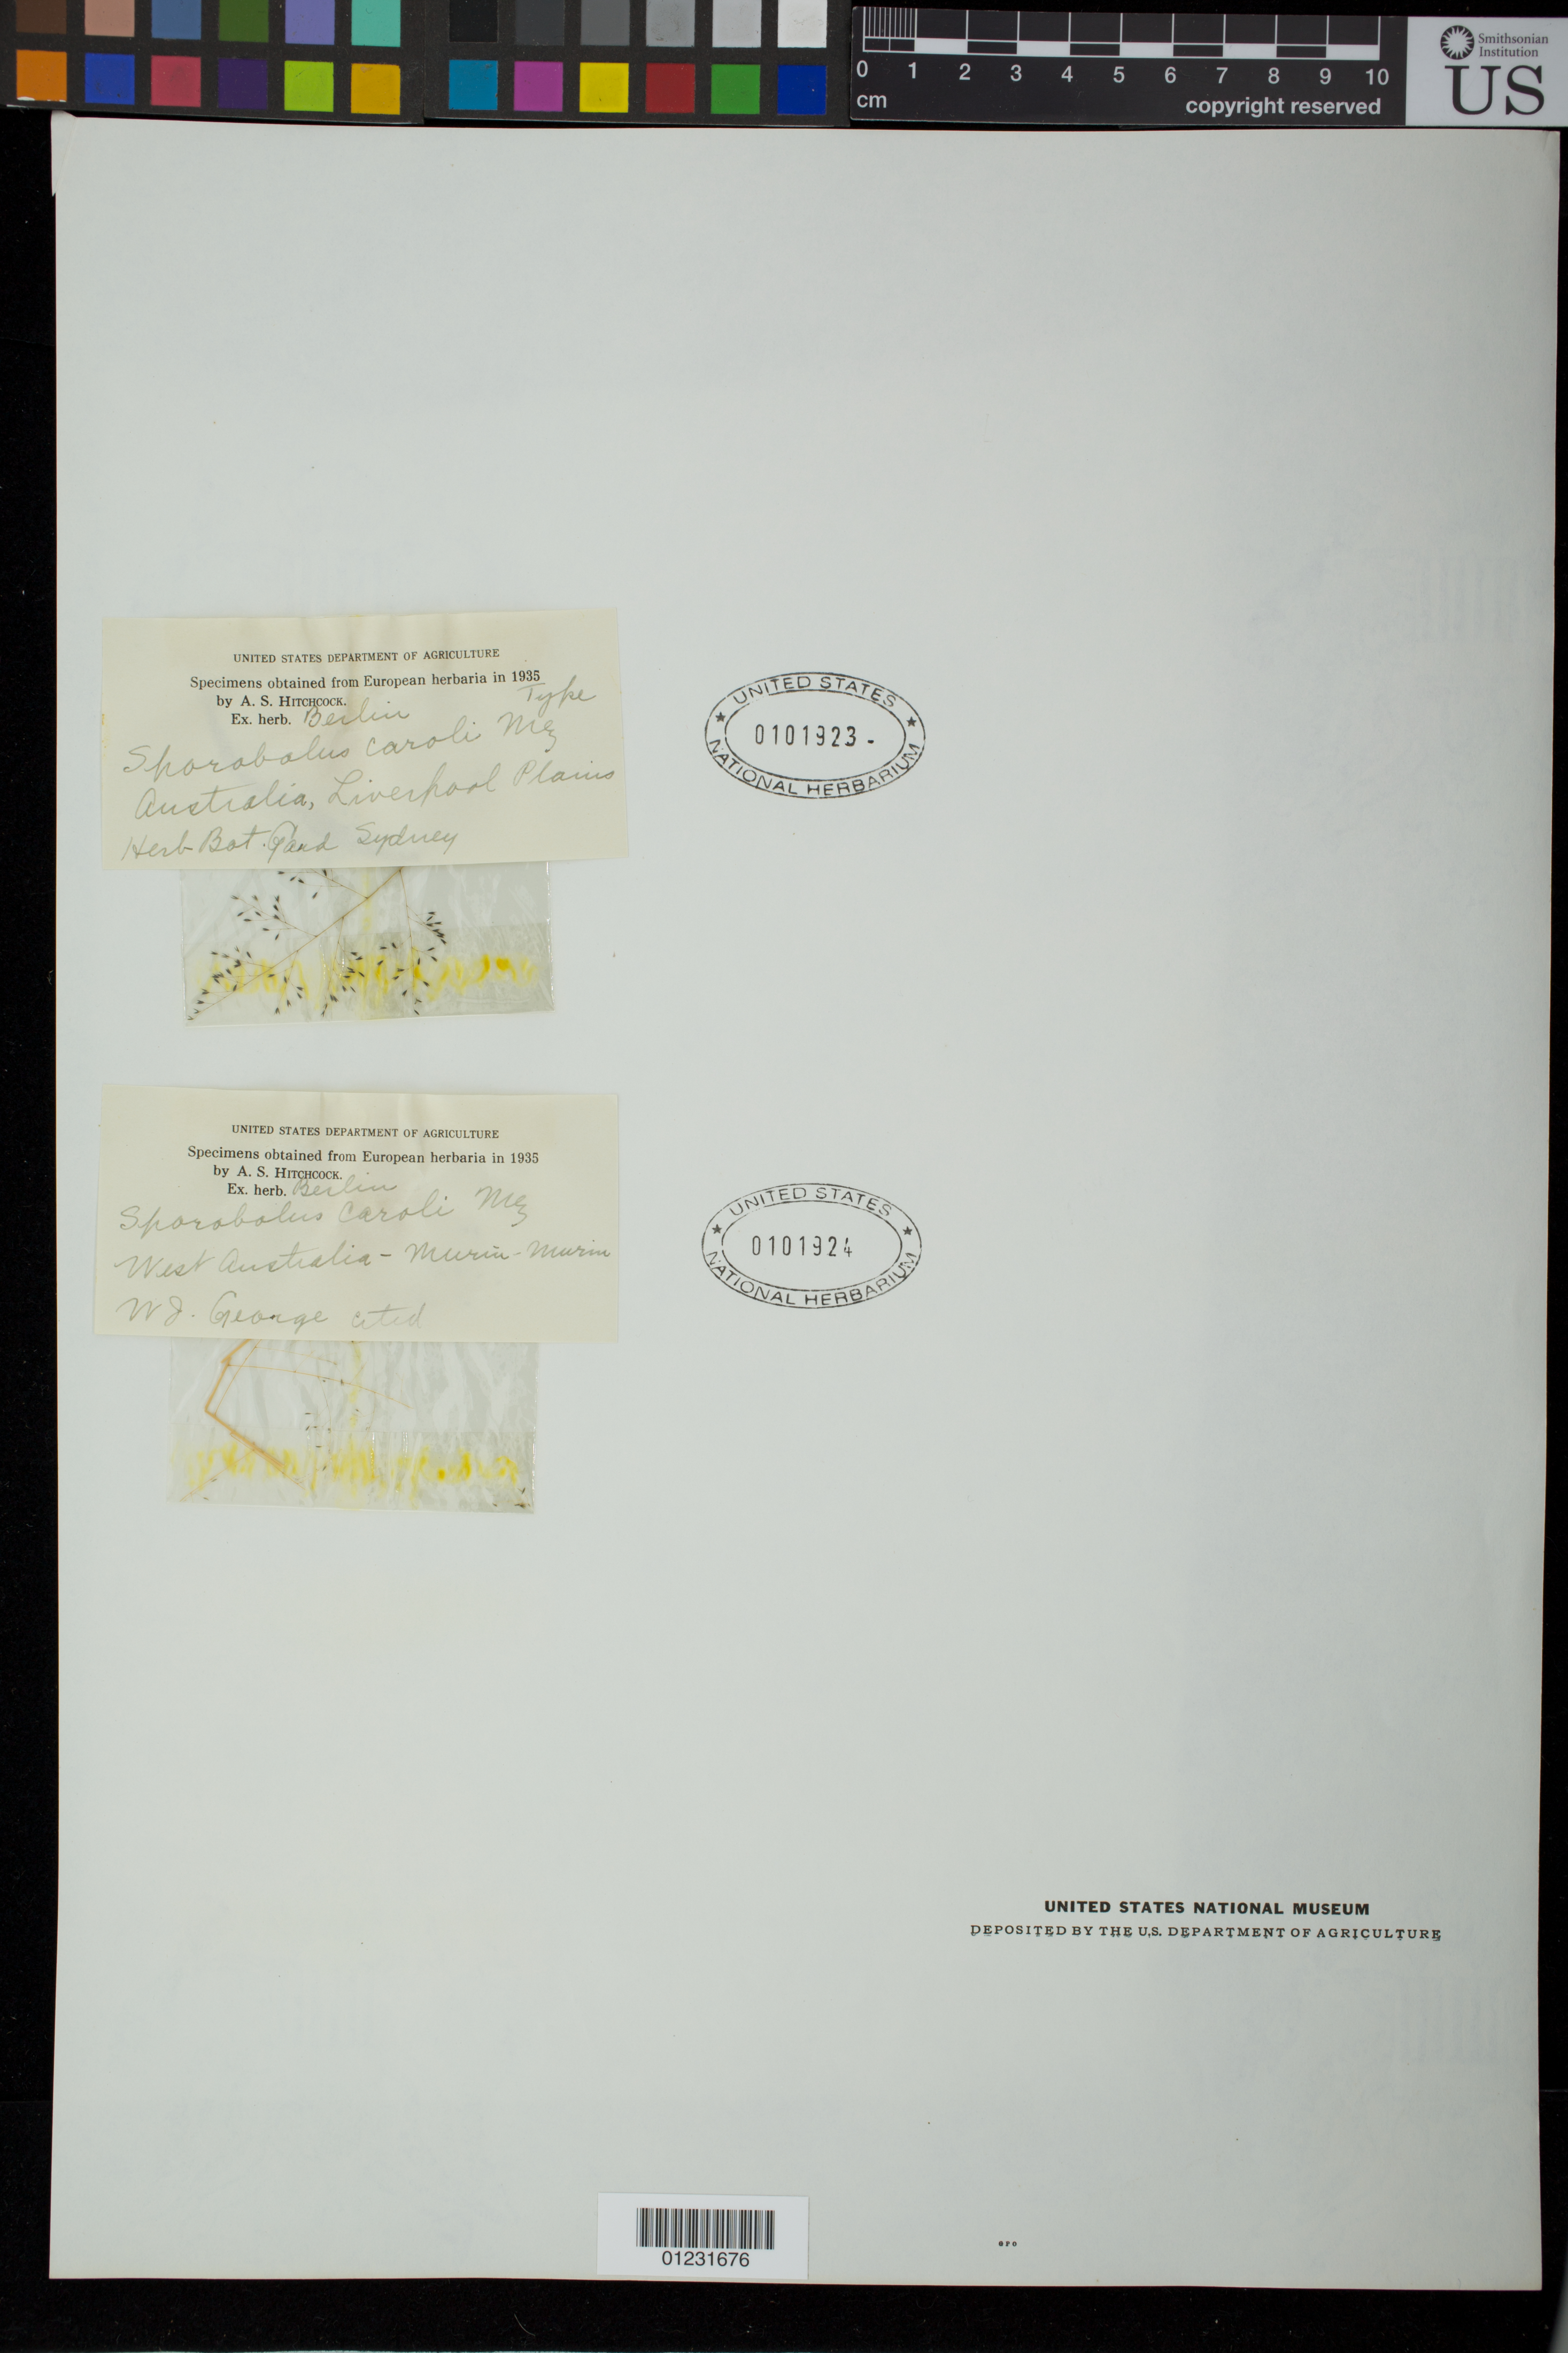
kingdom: Plantae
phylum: Tracheophyta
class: Liliopsida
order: Poales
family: Poaceae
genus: Sporobolus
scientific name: Sporobolus caroli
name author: Mez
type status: Syntype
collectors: A. S. George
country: Australia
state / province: Western Australia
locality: Murrin Murrin.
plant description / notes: Fragmentary material of type specimen ex herb. Berlin.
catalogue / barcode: US 101924